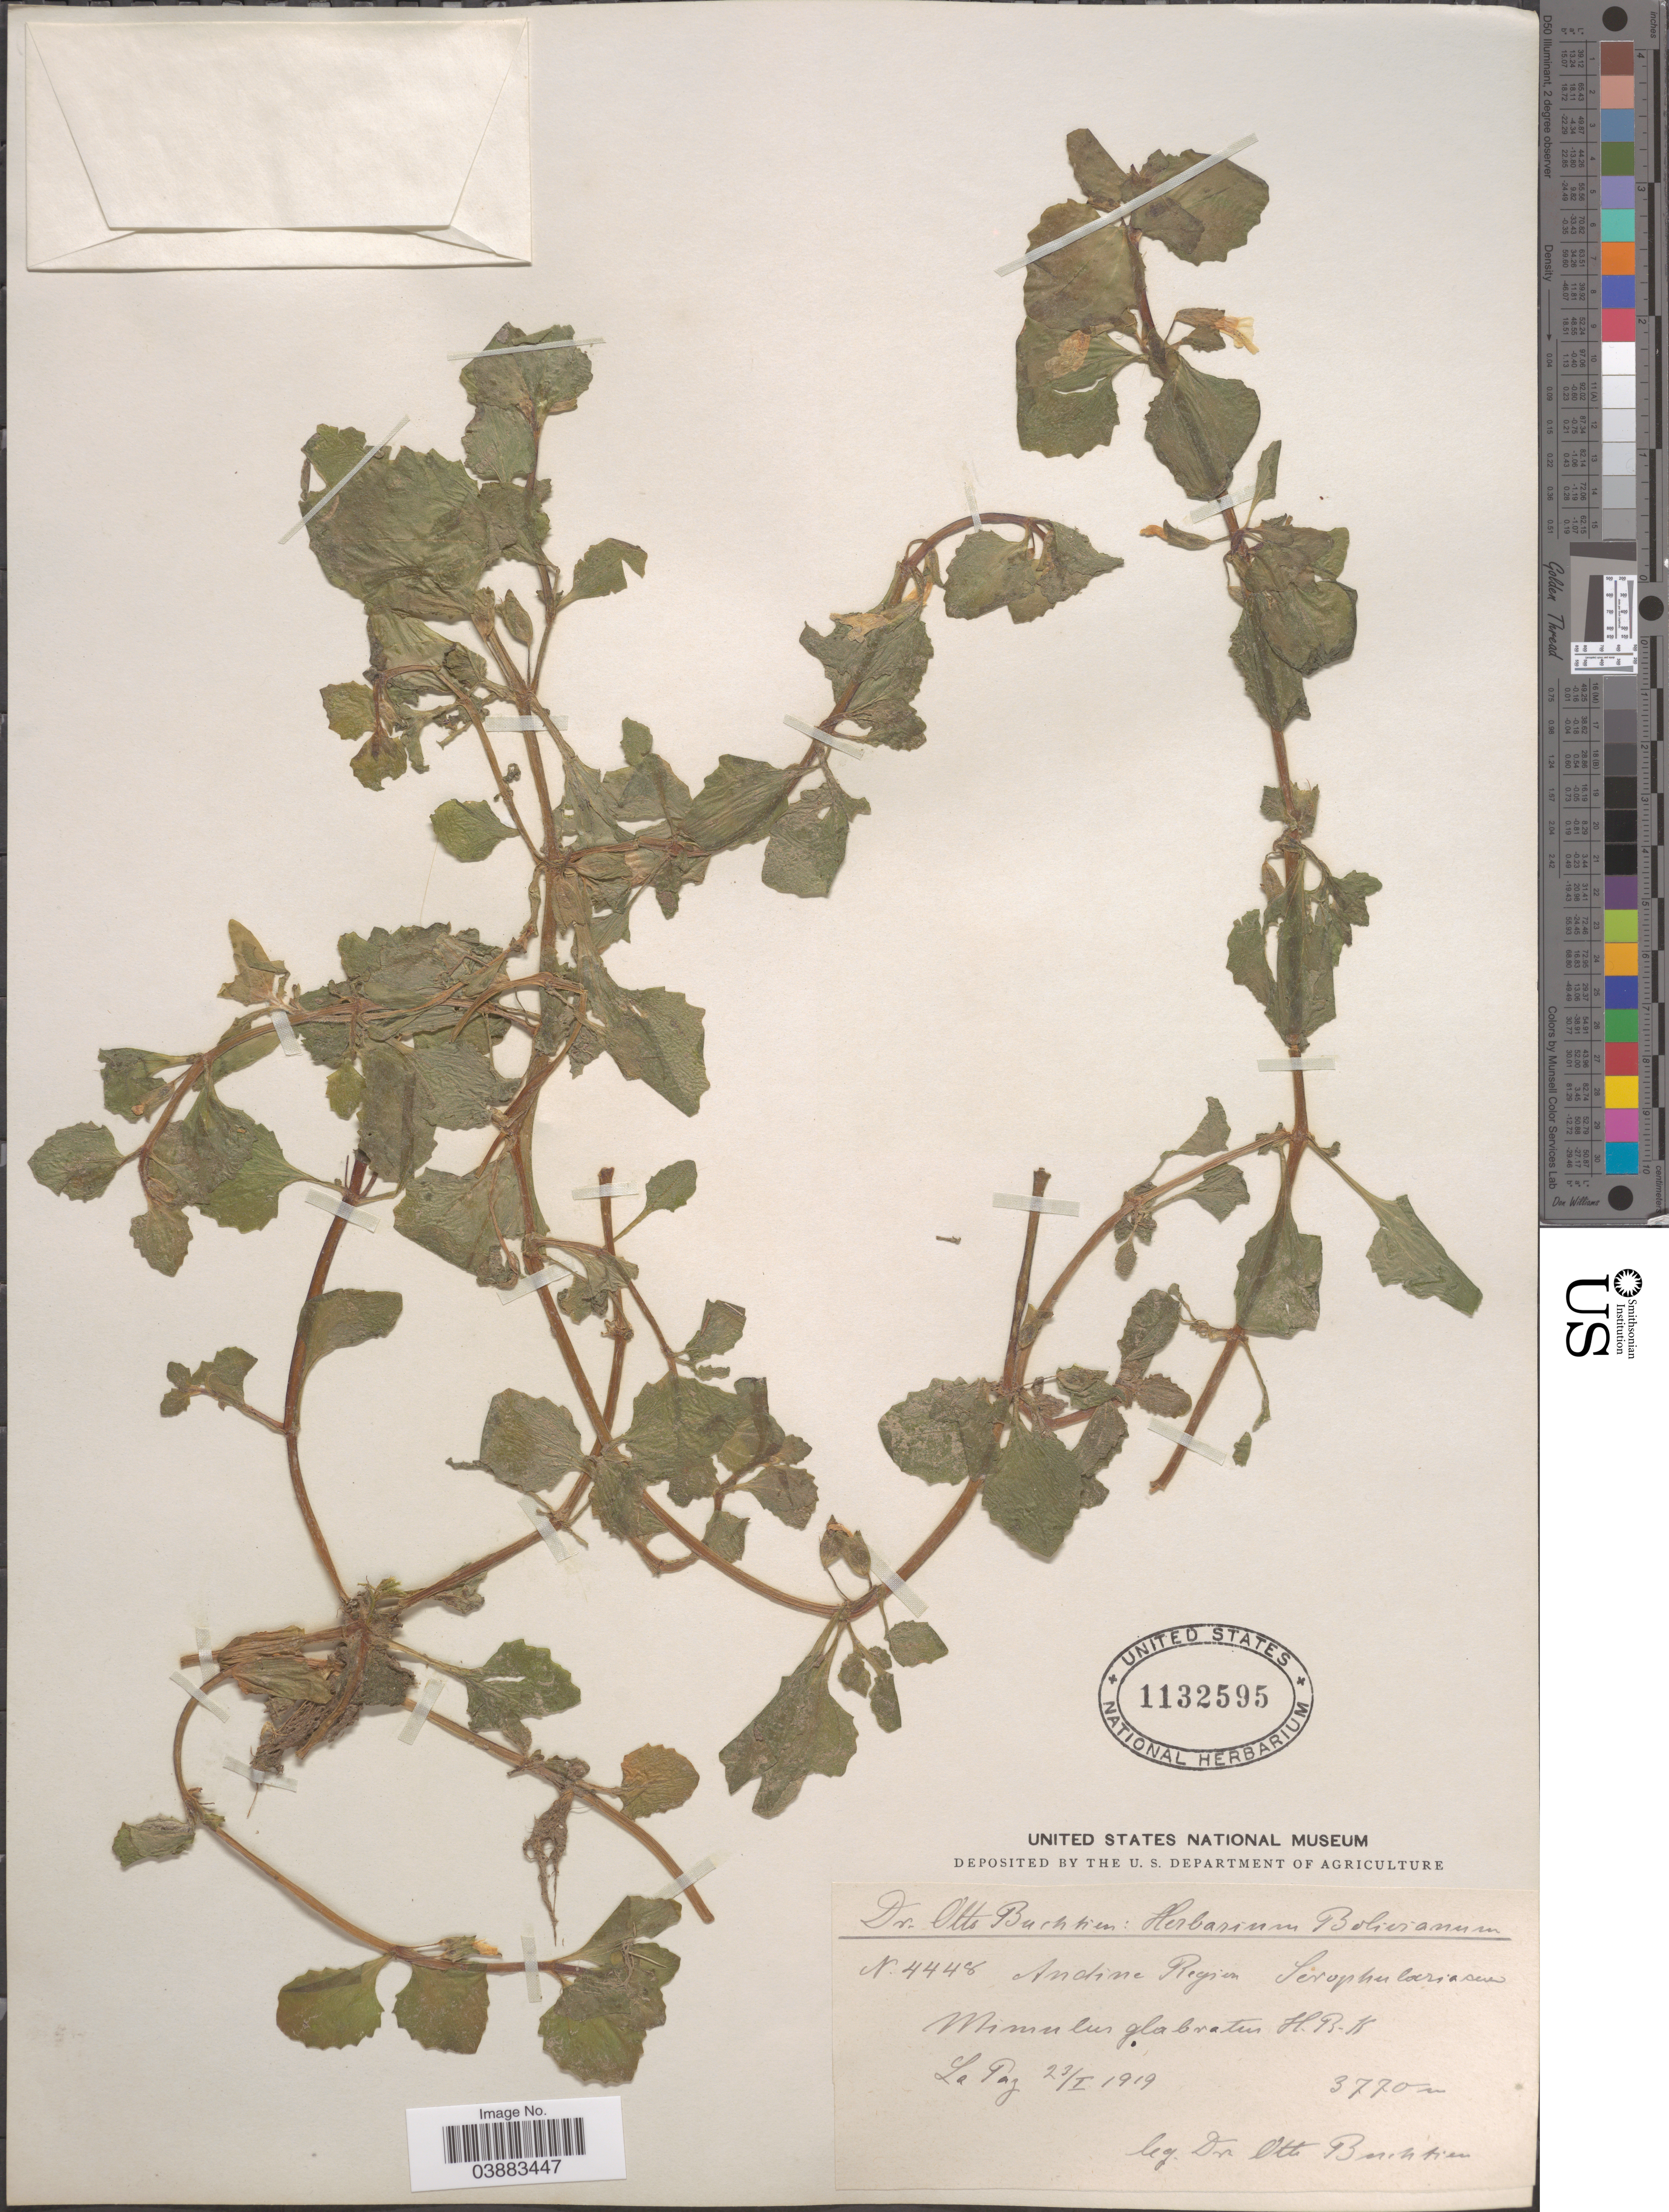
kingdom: Plantae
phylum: Tracheophyta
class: Magnoliopsida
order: Lamiales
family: Phrymaceae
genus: Mimulus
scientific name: Mimulus glabratus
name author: Kunth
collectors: O. Buchtien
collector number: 4448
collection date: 1919-01-23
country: Bolivia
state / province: La Paz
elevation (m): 3770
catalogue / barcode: US 1132595